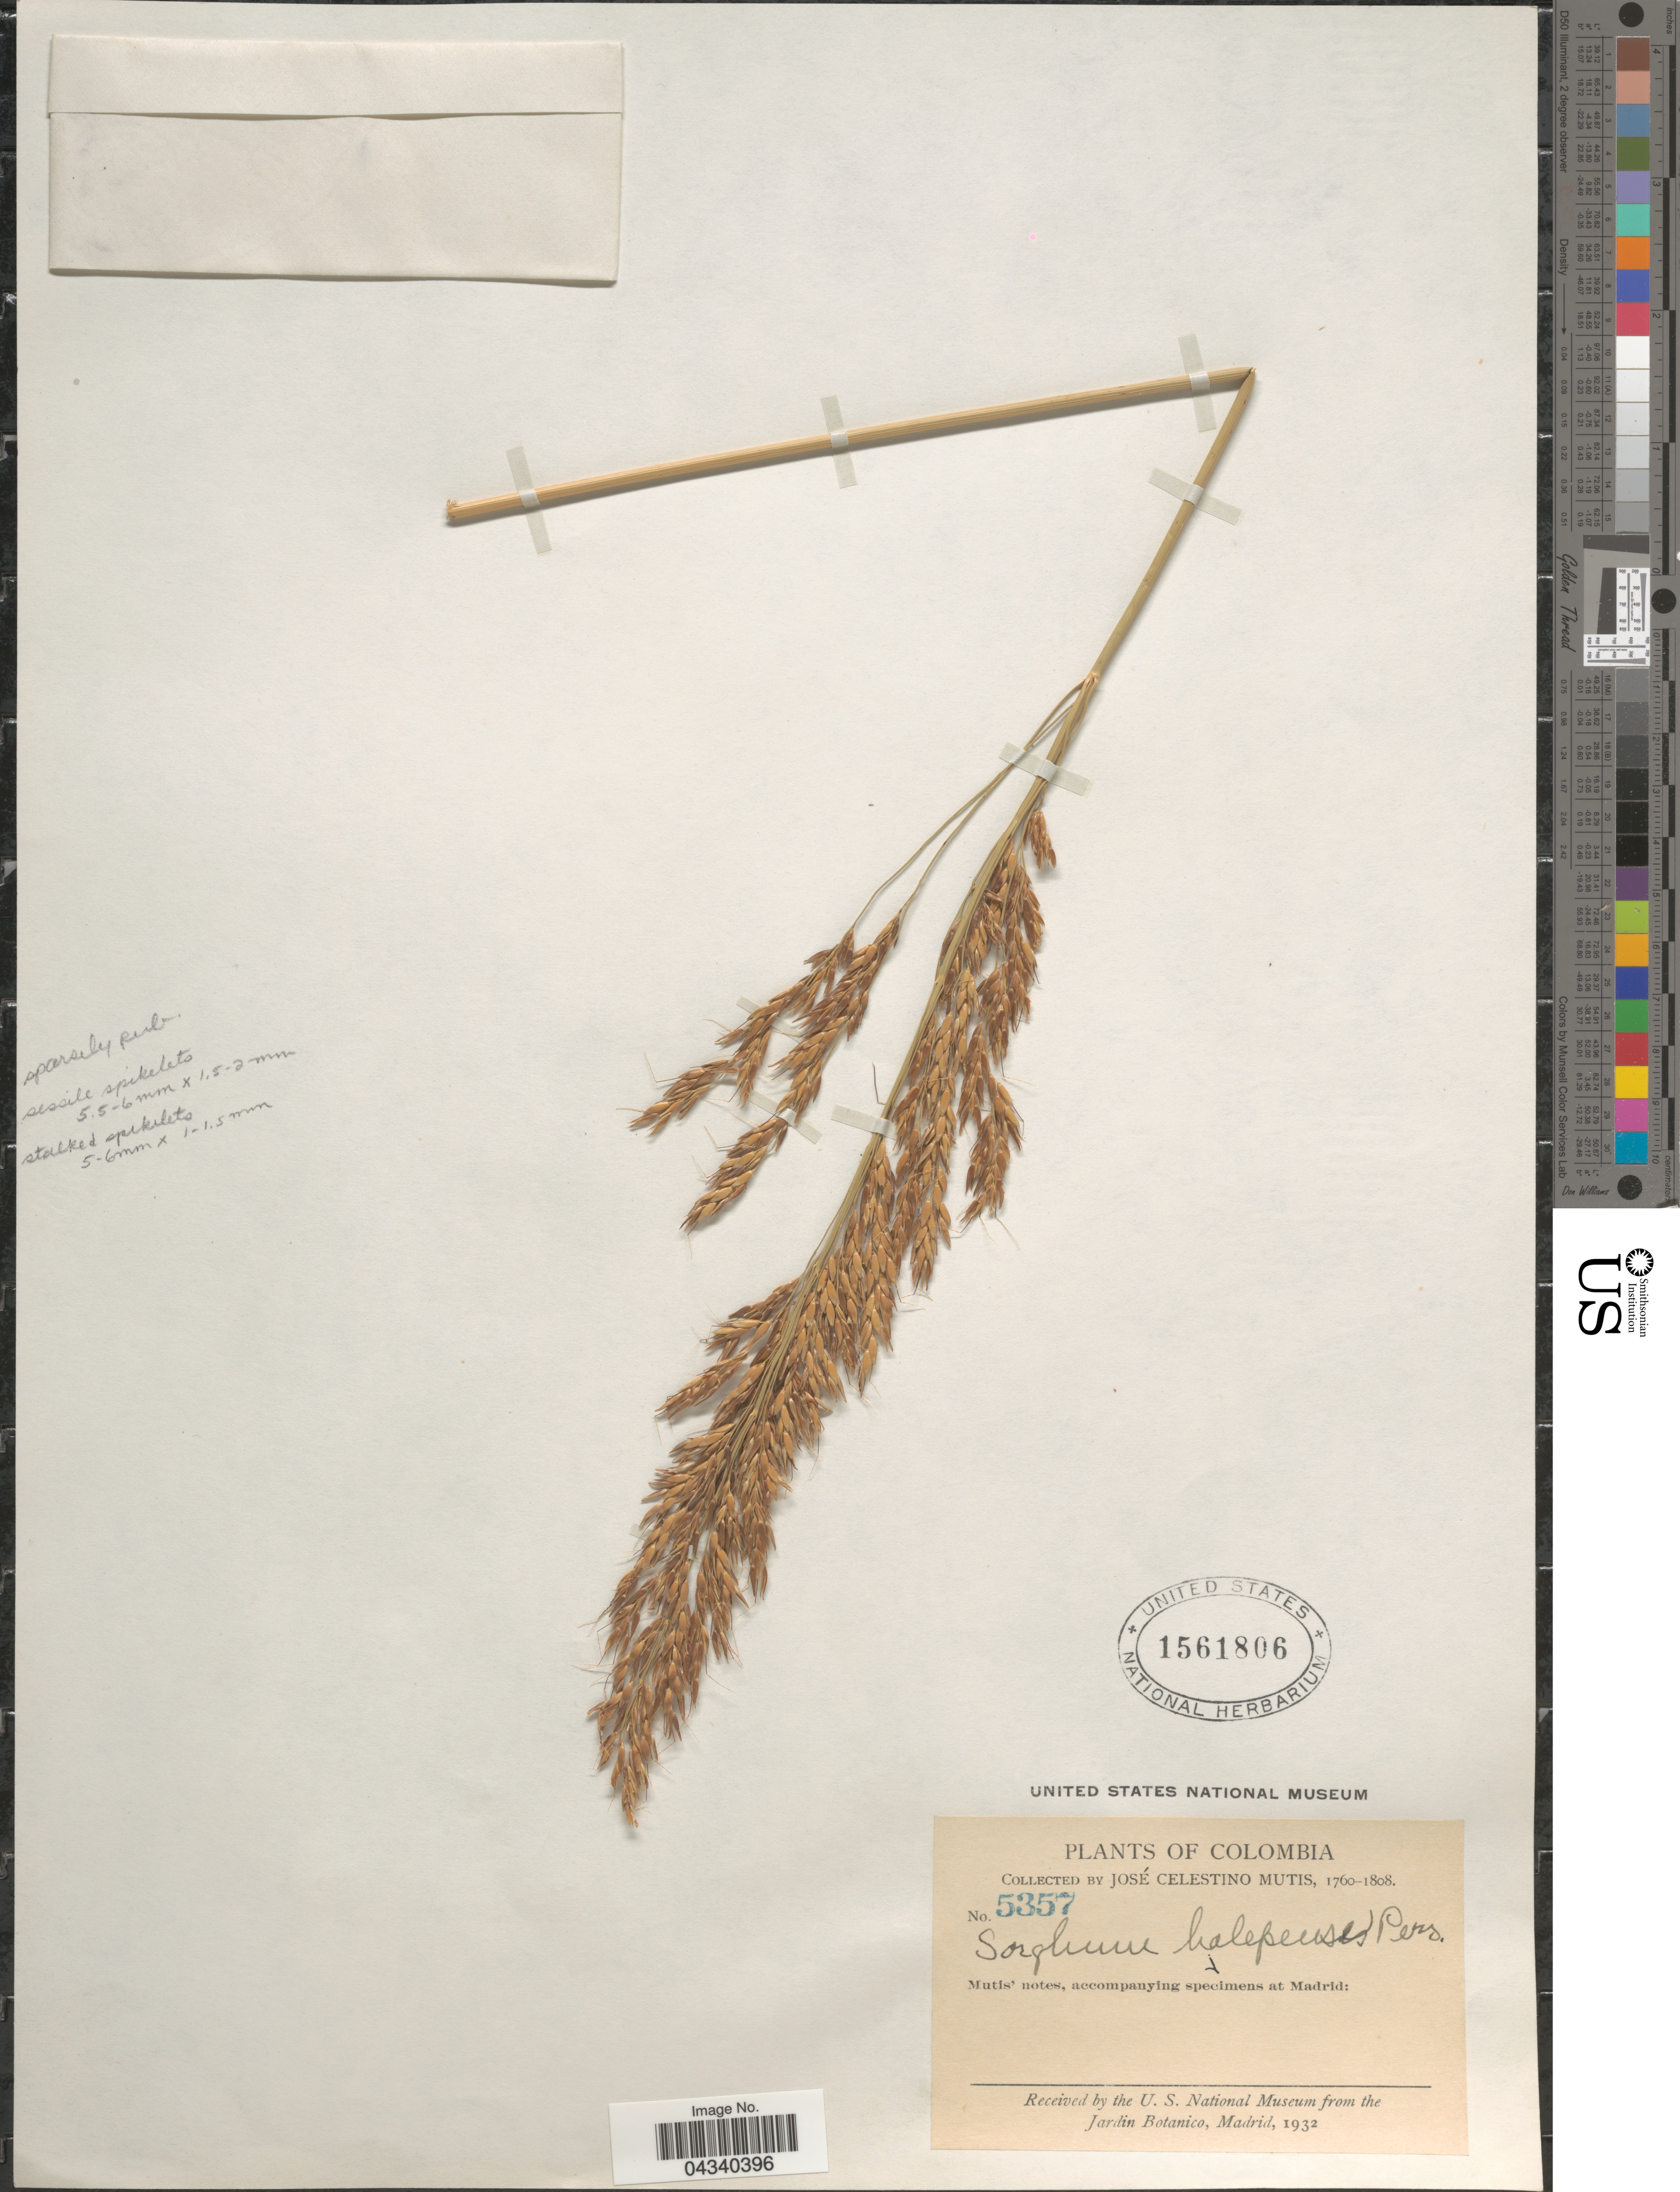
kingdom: Plantae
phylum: Tracheophyta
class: Liliopsida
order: Poales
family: Poaceae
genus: Sorghum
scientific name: Sorghum drummondii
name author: (Steud.) Nees ex Millsp. & Chase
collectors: J. C. B. Mutis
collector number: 5357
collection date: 1760/1808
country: Colombia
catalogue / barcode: US 1561806